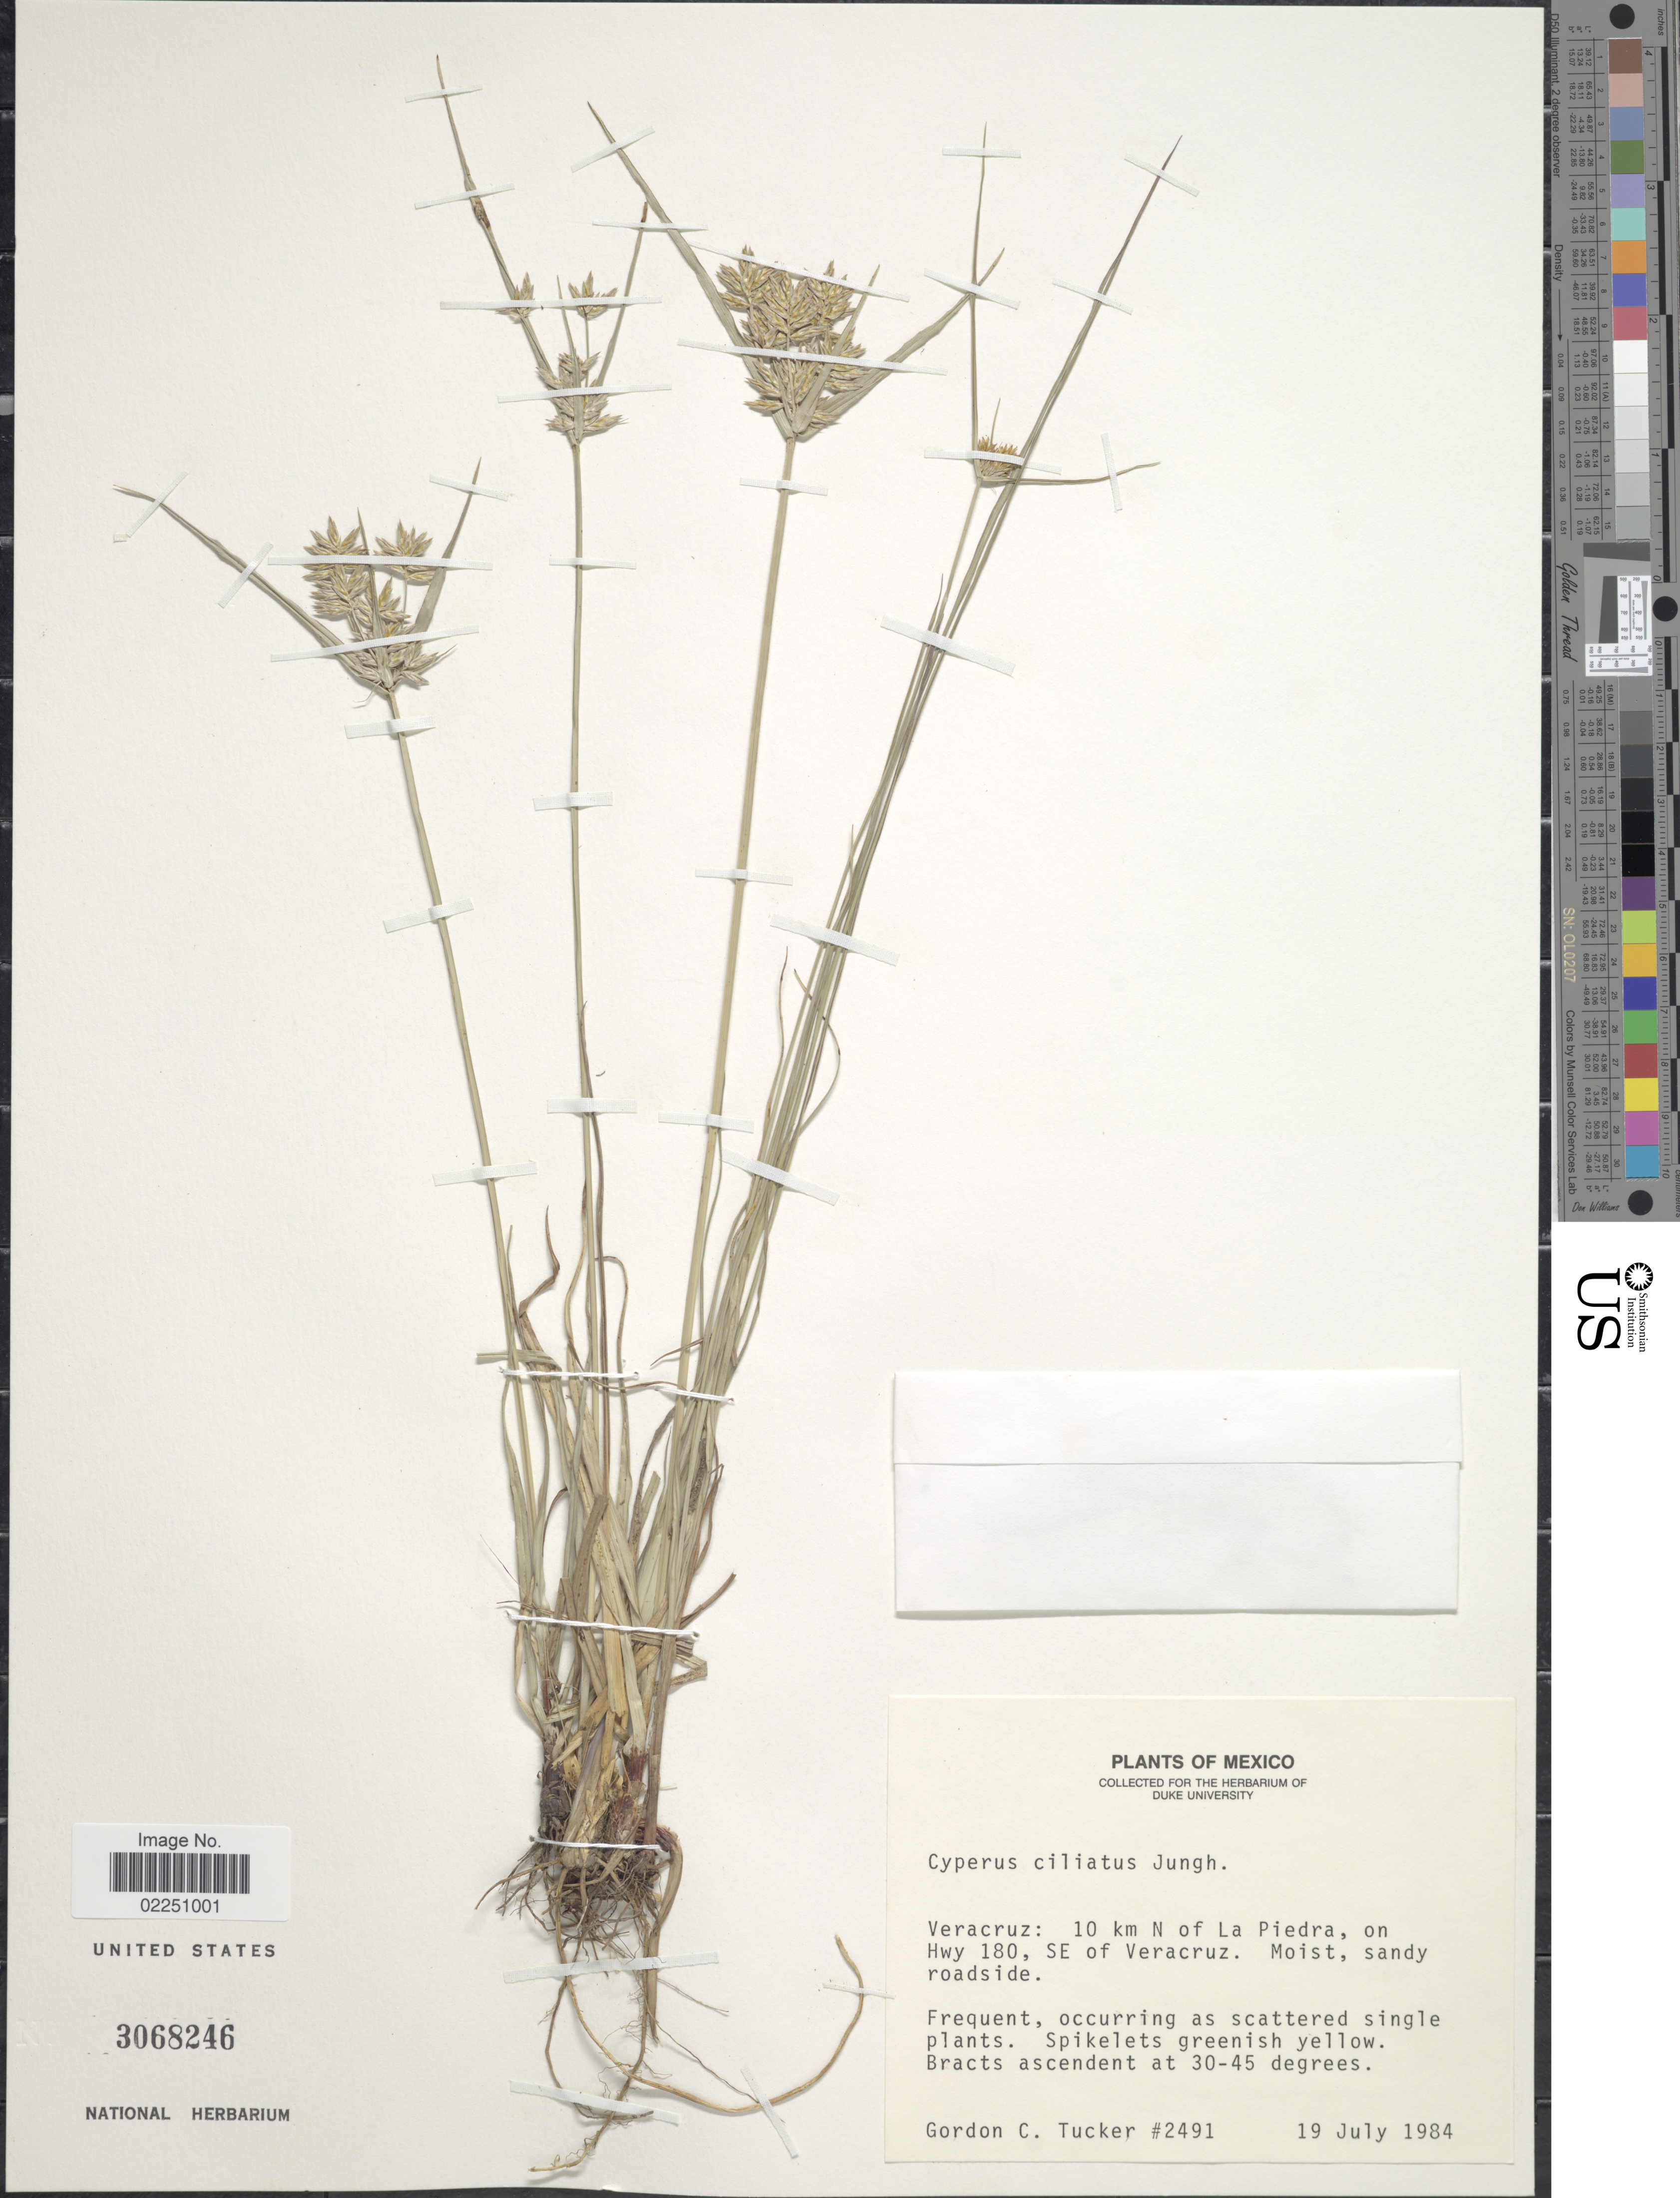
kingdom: Plantae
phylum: Tracheophyta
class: Liliopsida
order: Poales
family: Cyperaceae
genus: Cyperus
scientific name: Cyperus ciliatus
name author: Jungh.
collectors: G. C. Tucker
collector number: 2491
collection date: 1984-07-19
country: Mexico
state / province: Veracruz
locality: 10 km N of La Piedra, on Hwy 180, SE of Veracruz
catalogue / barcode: US 3068246